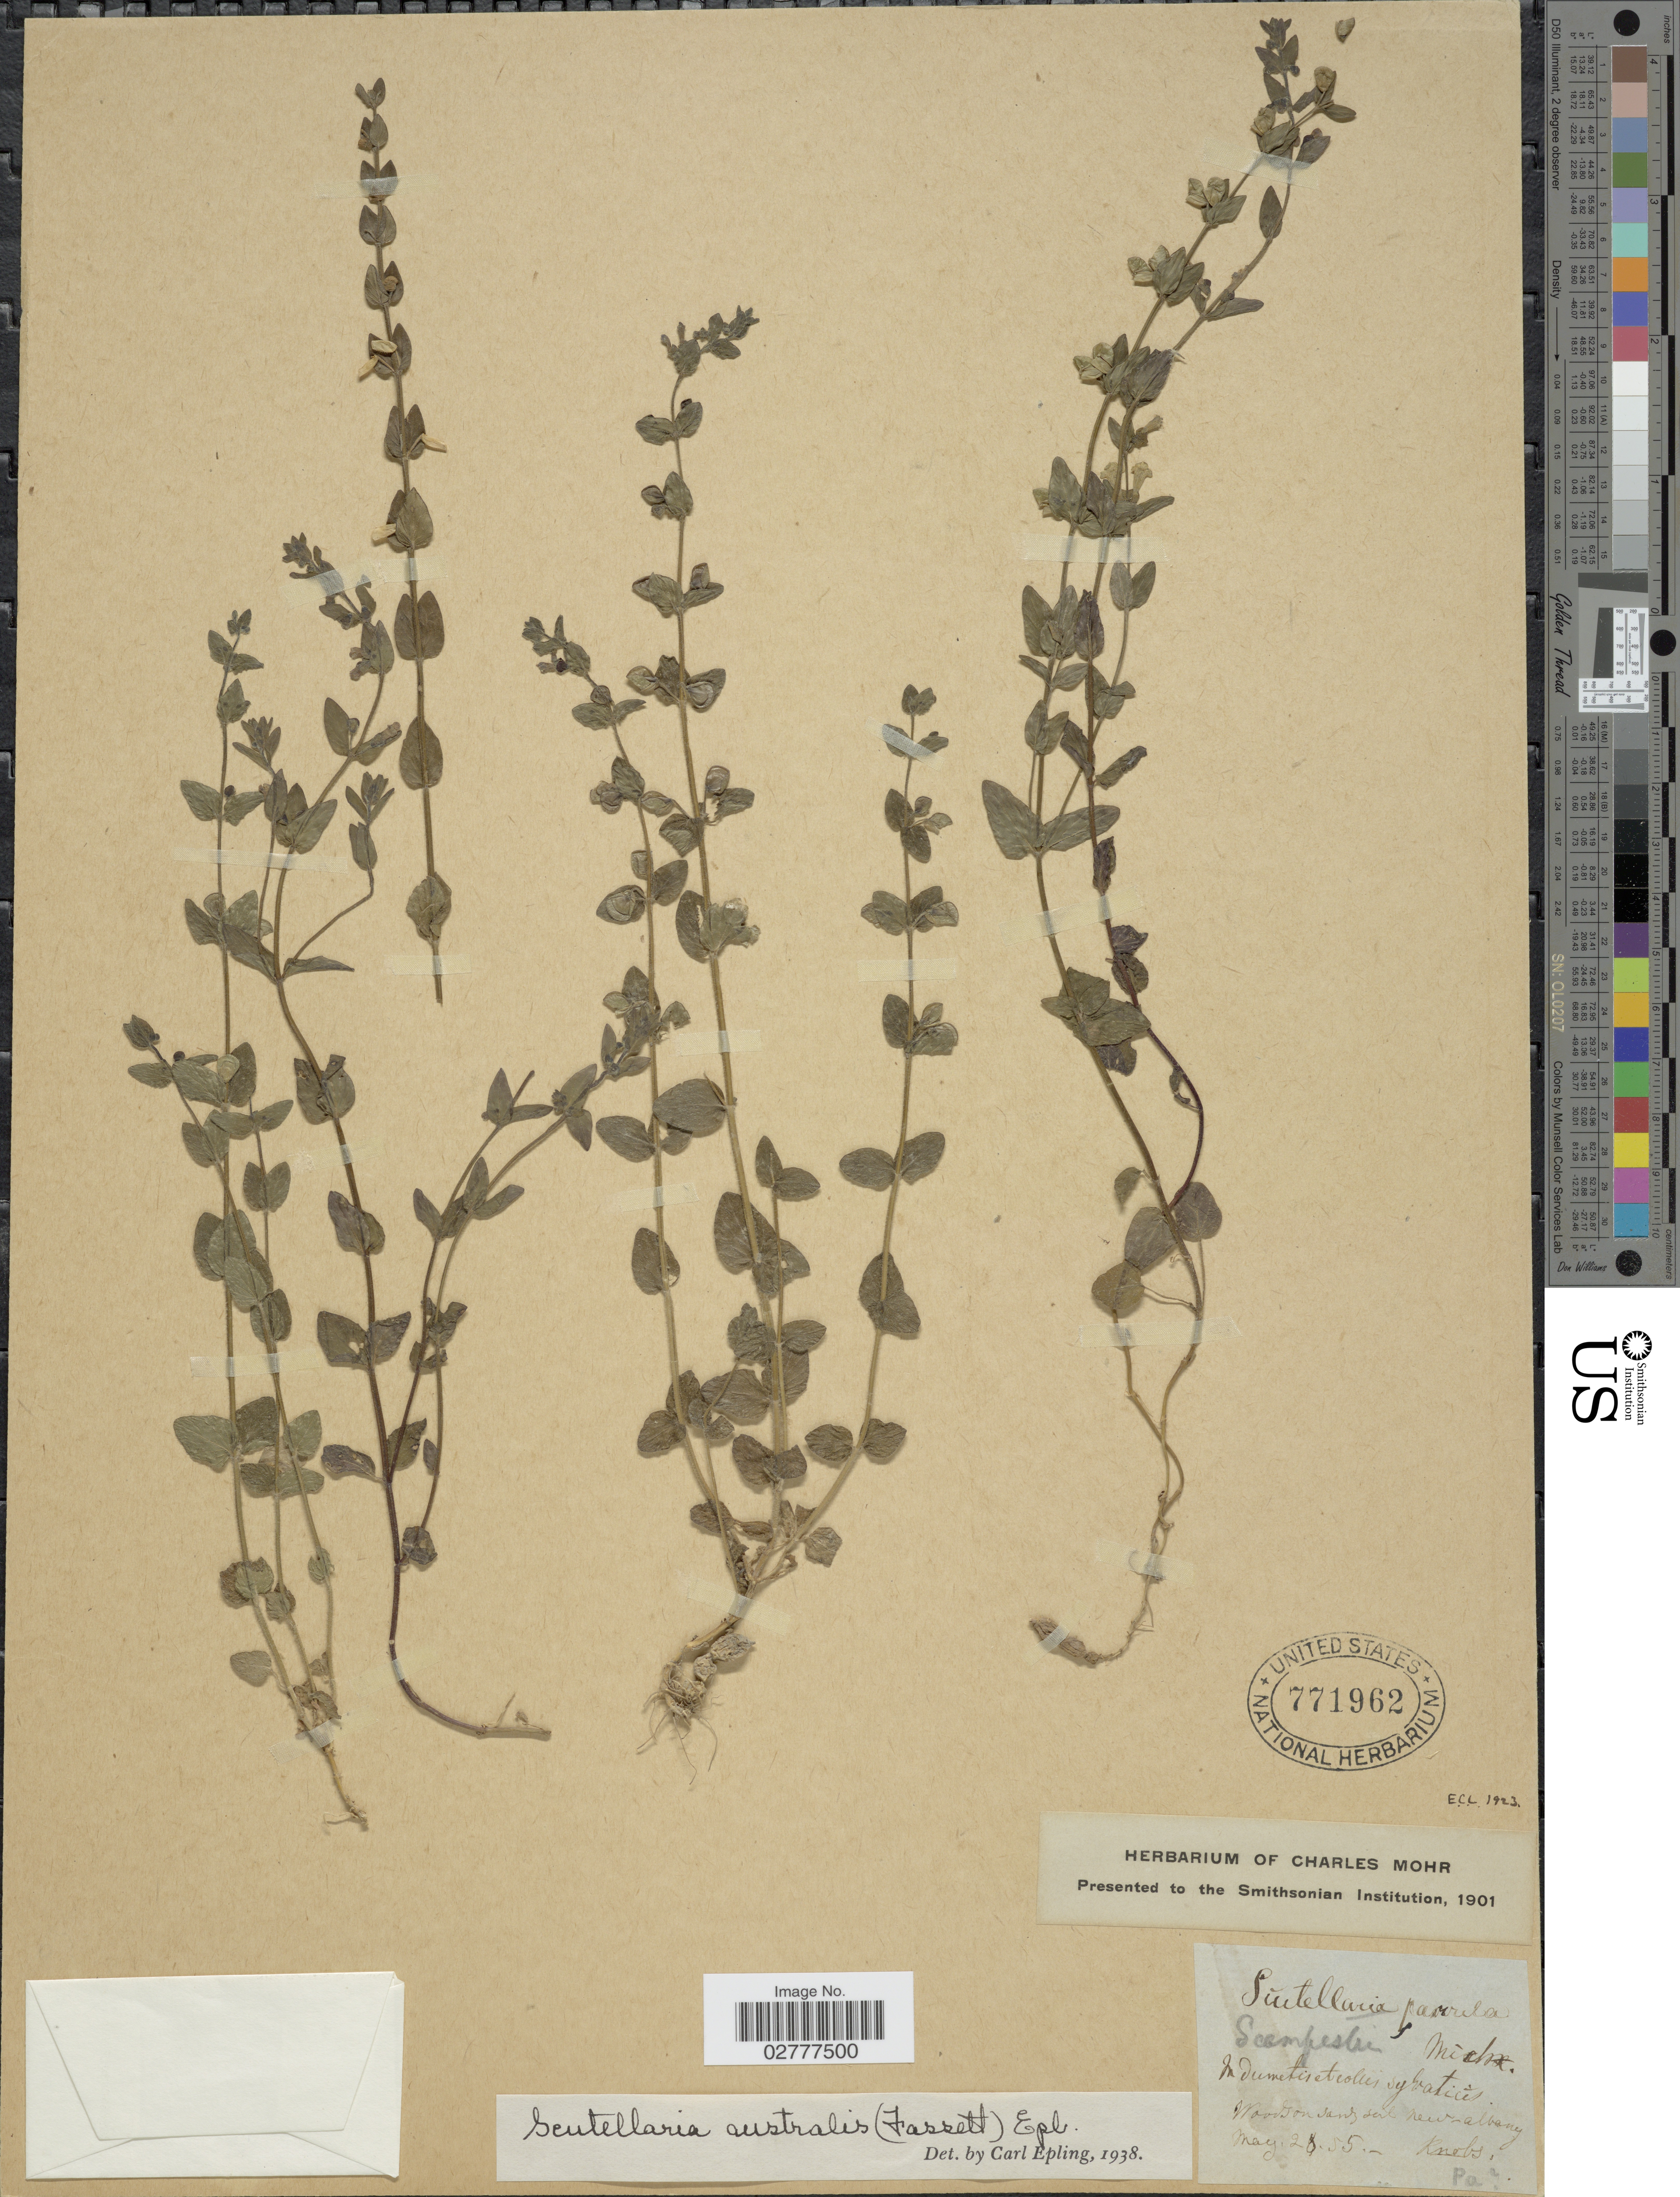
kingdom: Plantae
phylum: Tracheophyta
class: Magnoliopsida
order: Lamiales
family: Lamiaceae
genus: Scutellaria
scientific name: Scutellaria australis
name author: (Fassett) Epling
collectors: Knobs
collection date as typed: Transcribed d/m/y: 28/5/55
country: United States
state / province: Pennsylvania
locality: New-Albany, Pa.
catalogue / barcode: US 771962